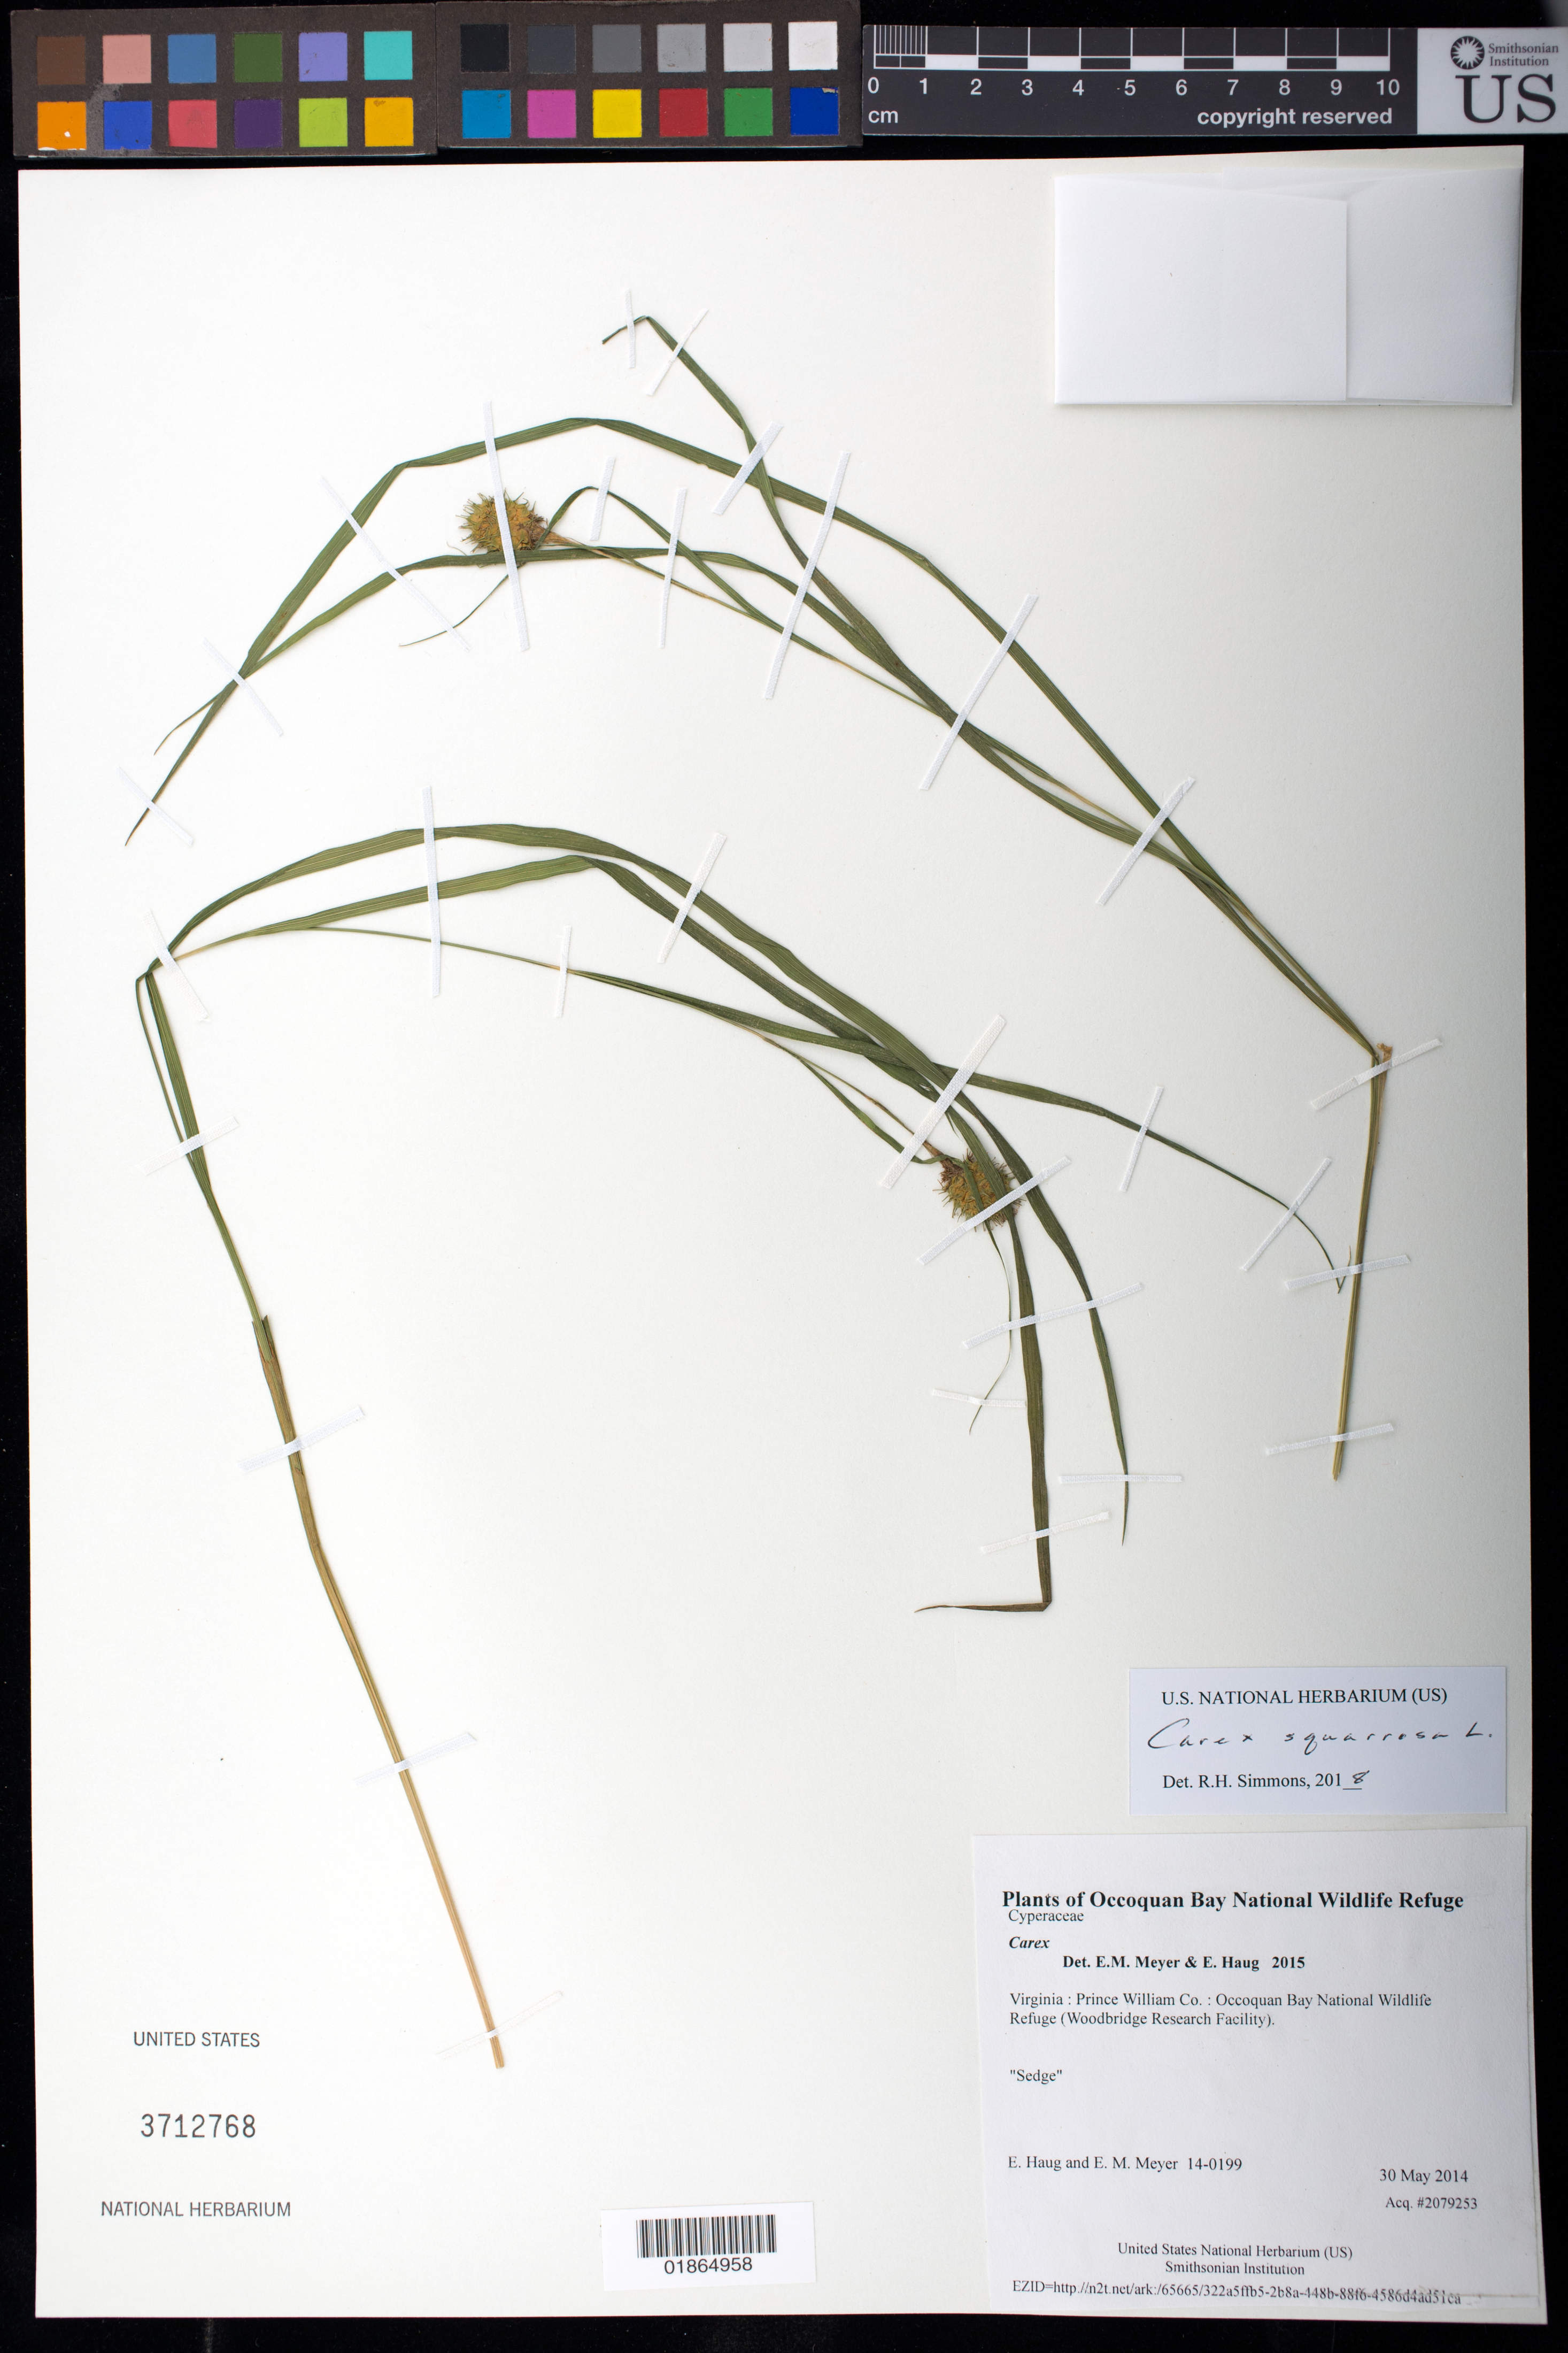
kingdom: Plantae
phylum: Tracheophyta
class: Liliopsida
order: Poales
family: Cyperaceae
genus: Carex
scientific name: Carex squarrosa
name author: L.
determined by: Simmons, R. H., (UNITED STATES)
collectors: E. Haug & E. M. Meyer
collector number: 14-0199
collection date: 2014-05-30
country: United States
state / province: Virginia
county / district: Prince William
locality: Occoquan Bay National Wildlife Refuge (Woodbridge Research Facility).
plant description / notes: Sedge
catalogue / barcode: US 3712768